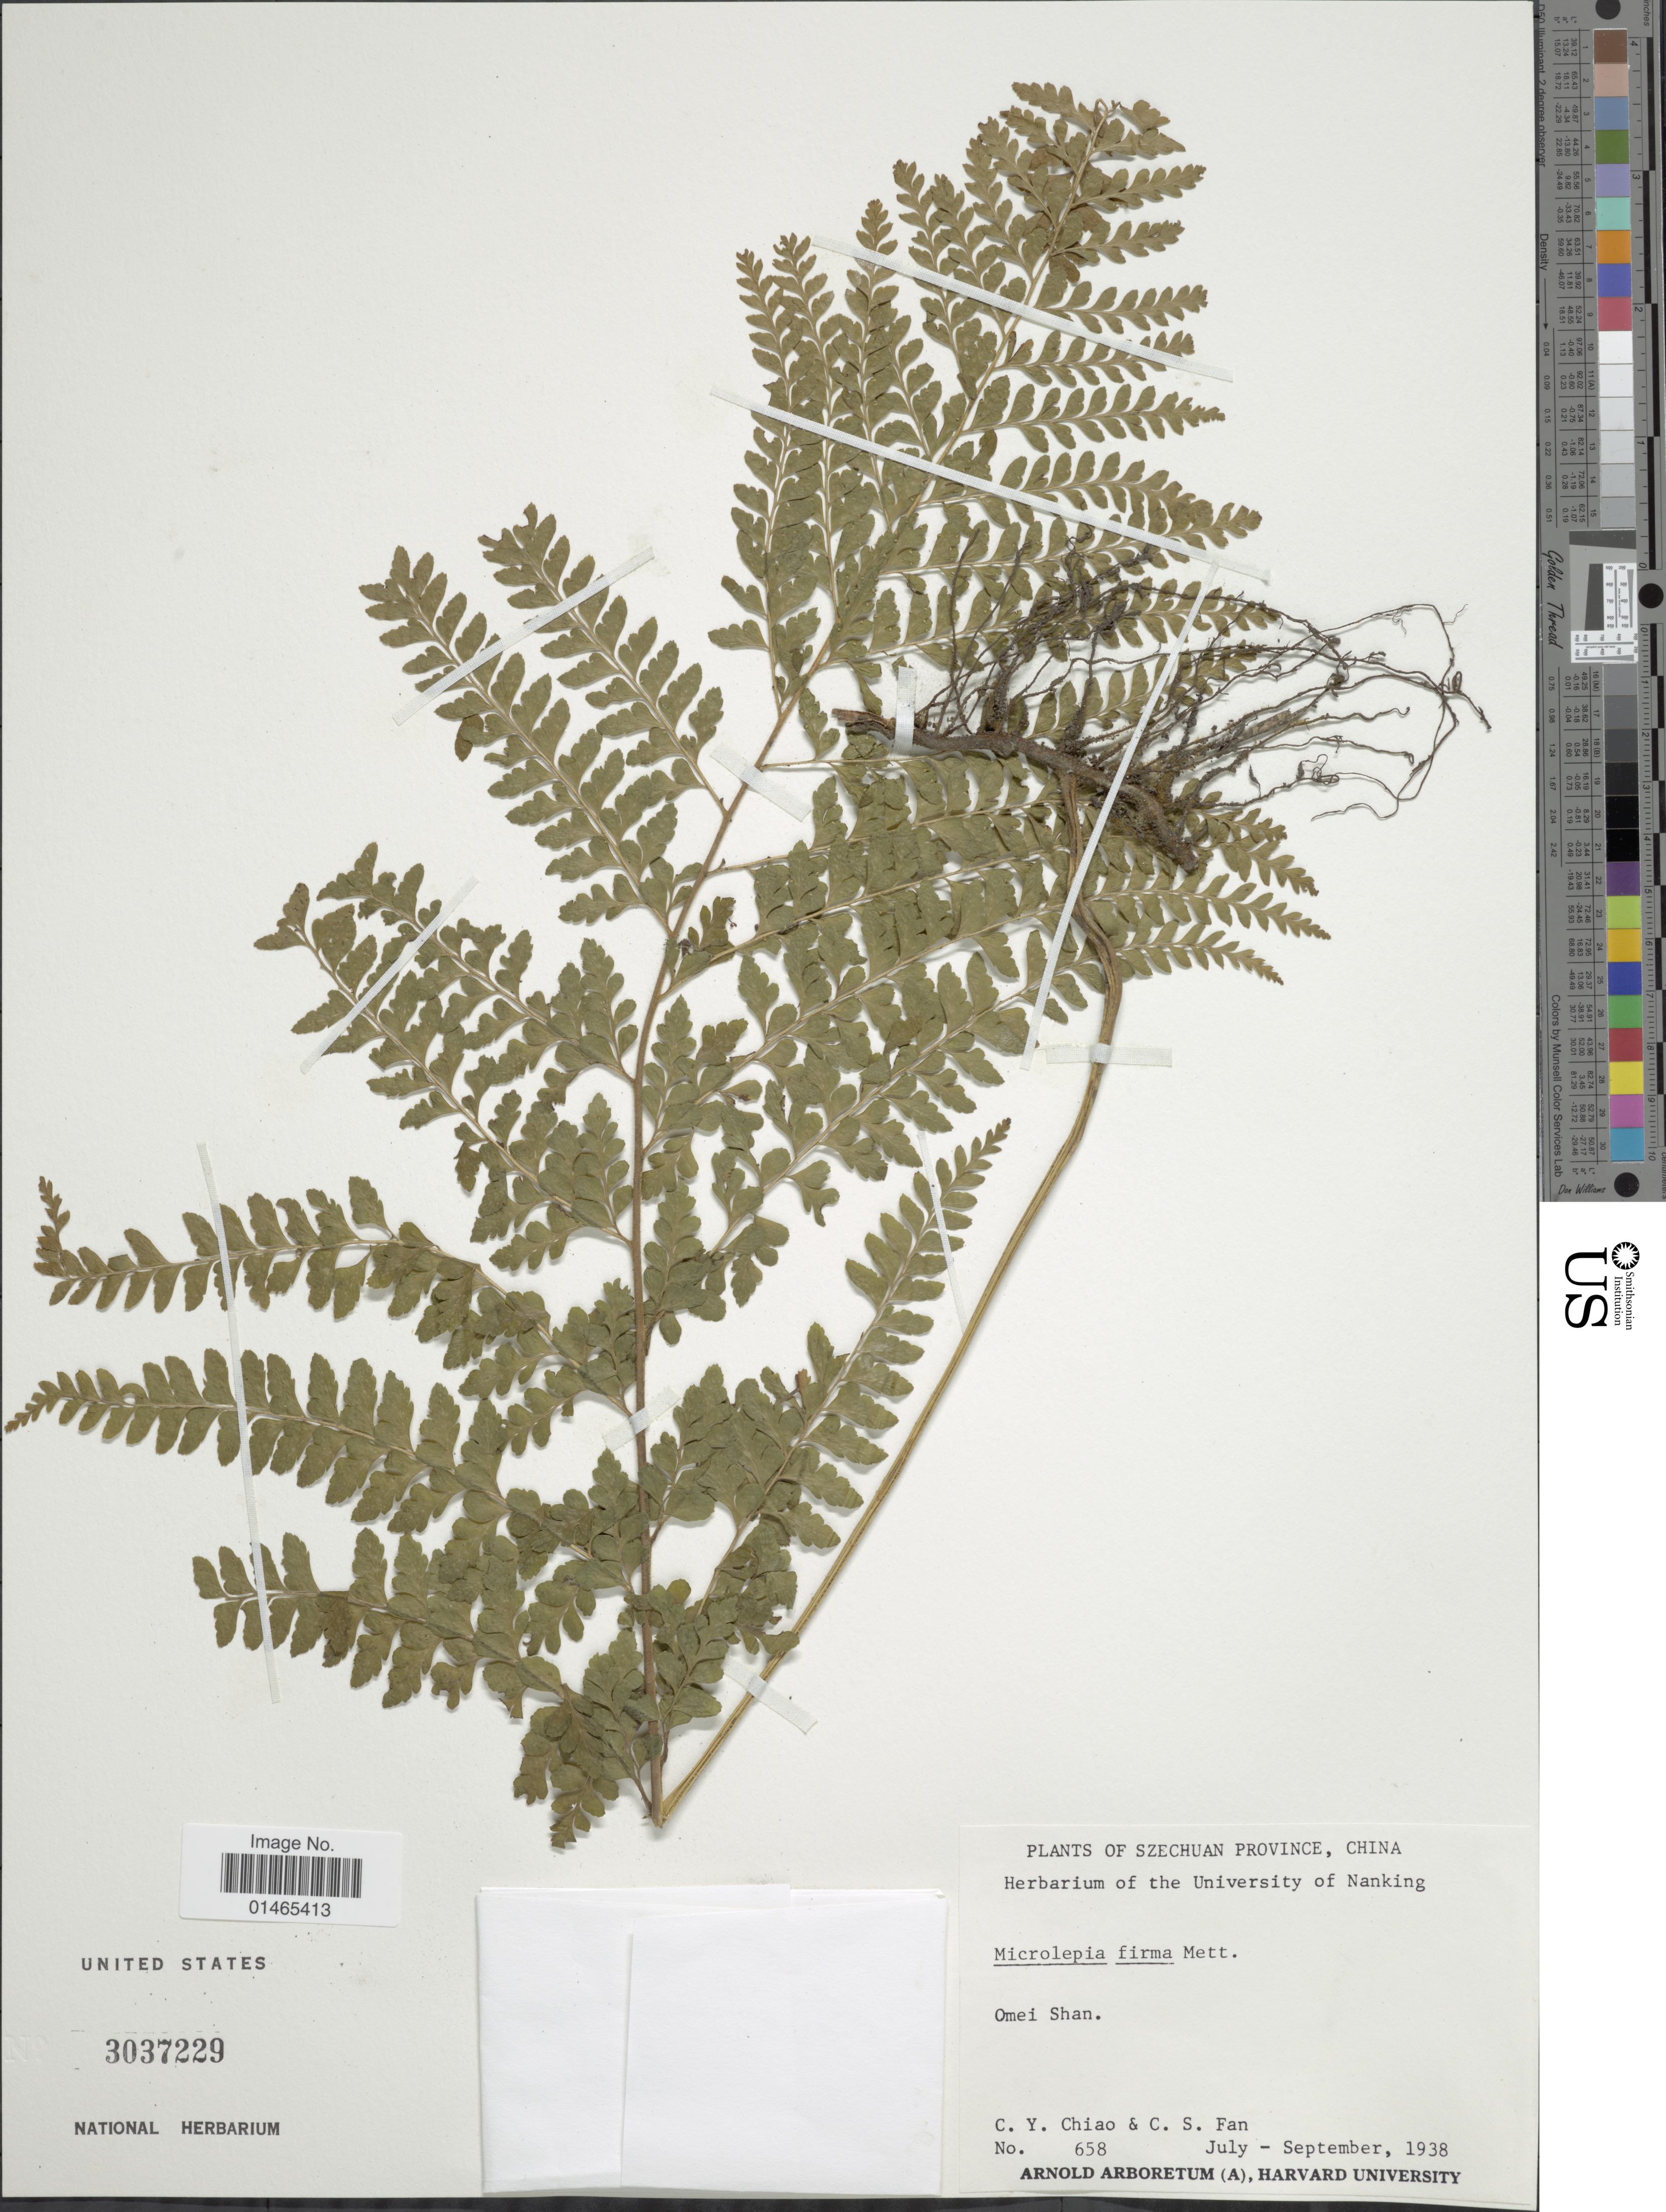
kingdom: Plantae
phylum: Tracheophyta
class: Polypodiopsida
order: Polypodiales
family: Dennstaedtiaceae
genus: Microlepia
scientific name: Microlepia dubia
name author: (Roxb.) C.V. Morton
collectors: C. Y. Chiao & C. S. Fan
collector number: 658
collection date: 1938-07/1938-09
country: China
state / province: Sichuan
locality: Szechuan, Omei Shan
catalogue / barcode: US 3037229